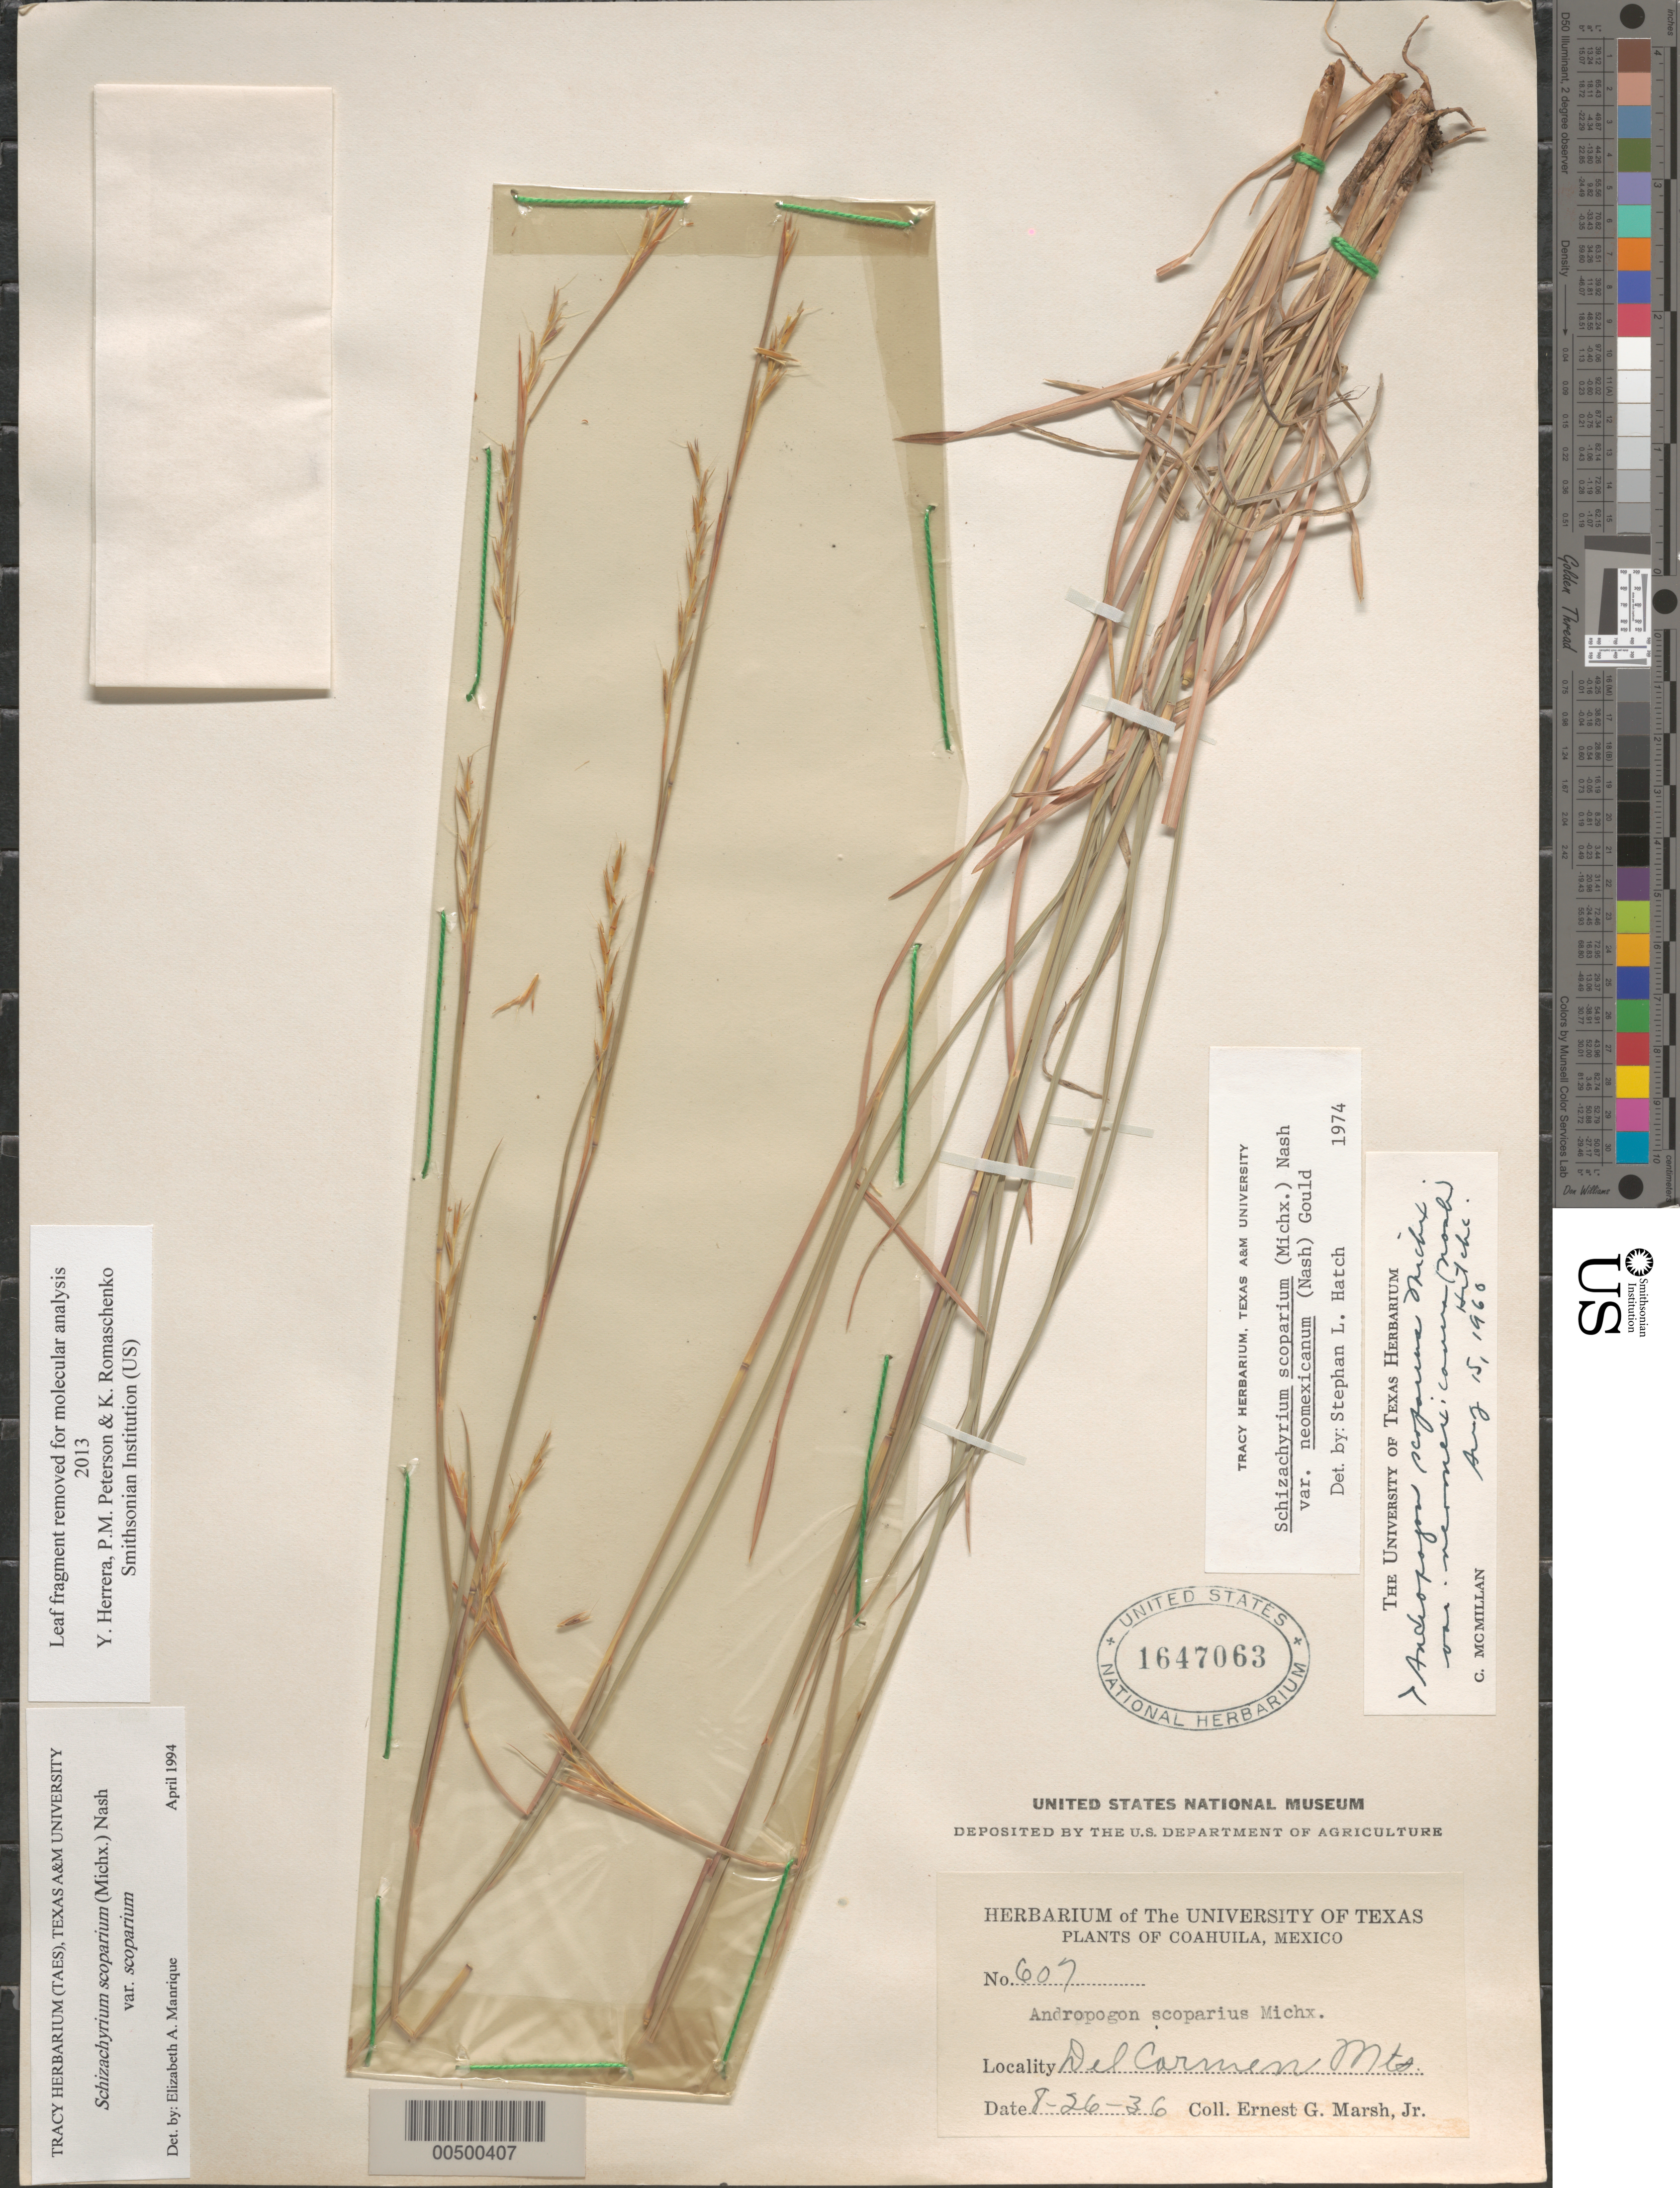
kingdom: Plantae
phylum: Tracheophyta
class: Liliopsida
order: Poales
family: Poaceae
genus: Schizachyrium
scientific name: Schizachyrium scoparium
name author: (Michx.) Nash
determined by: Manrique, E. A.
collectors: E. G. Marsh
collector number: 607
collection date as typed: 26 Aug 1936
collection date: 1936-08-26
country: Mexico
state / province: Coahuila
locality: Del Carmen Mts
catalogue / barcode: US 1647063